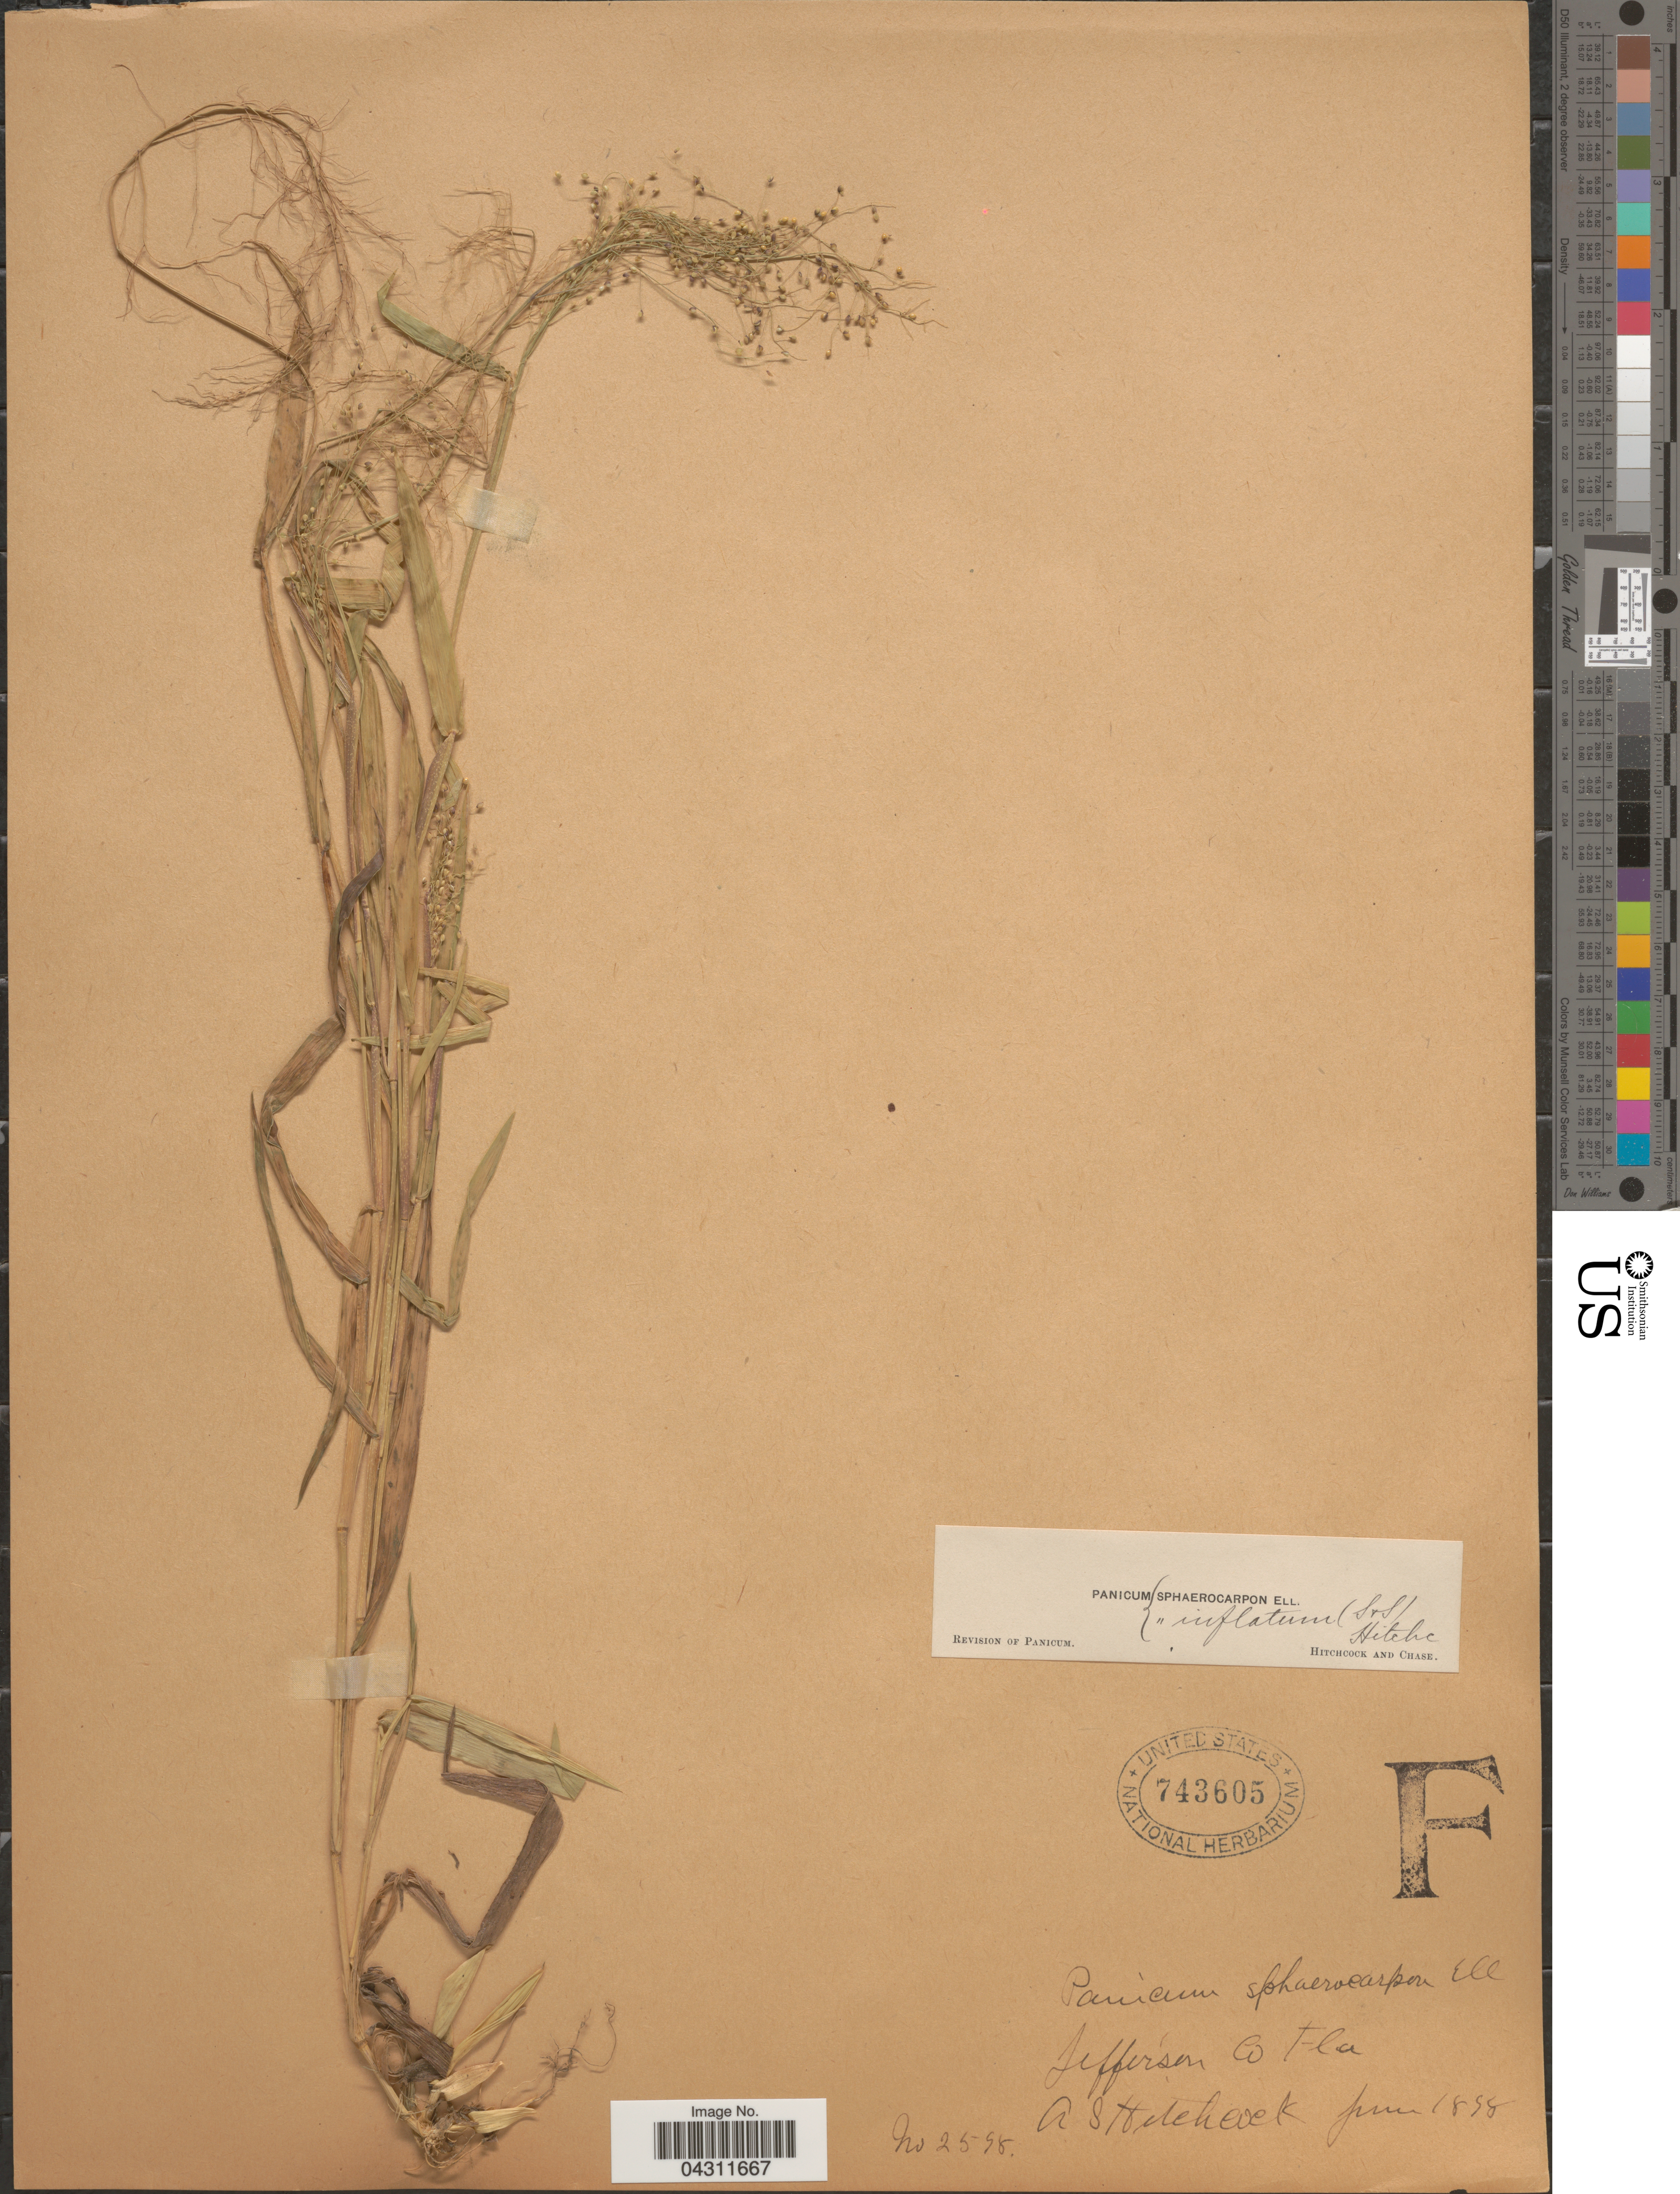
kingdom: Plantae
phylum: Tracheophyta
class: Liliopsida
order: Poales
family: Poaceae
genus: Dichanthelium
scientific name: Dichanthelium strigosum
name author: (Muhl. ex Elliott) Freckmann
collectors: A. S. Hitchcock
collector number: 2598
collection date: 1898-06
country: United States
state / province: Florida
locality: Jefferson Co.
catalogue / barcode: US 743605